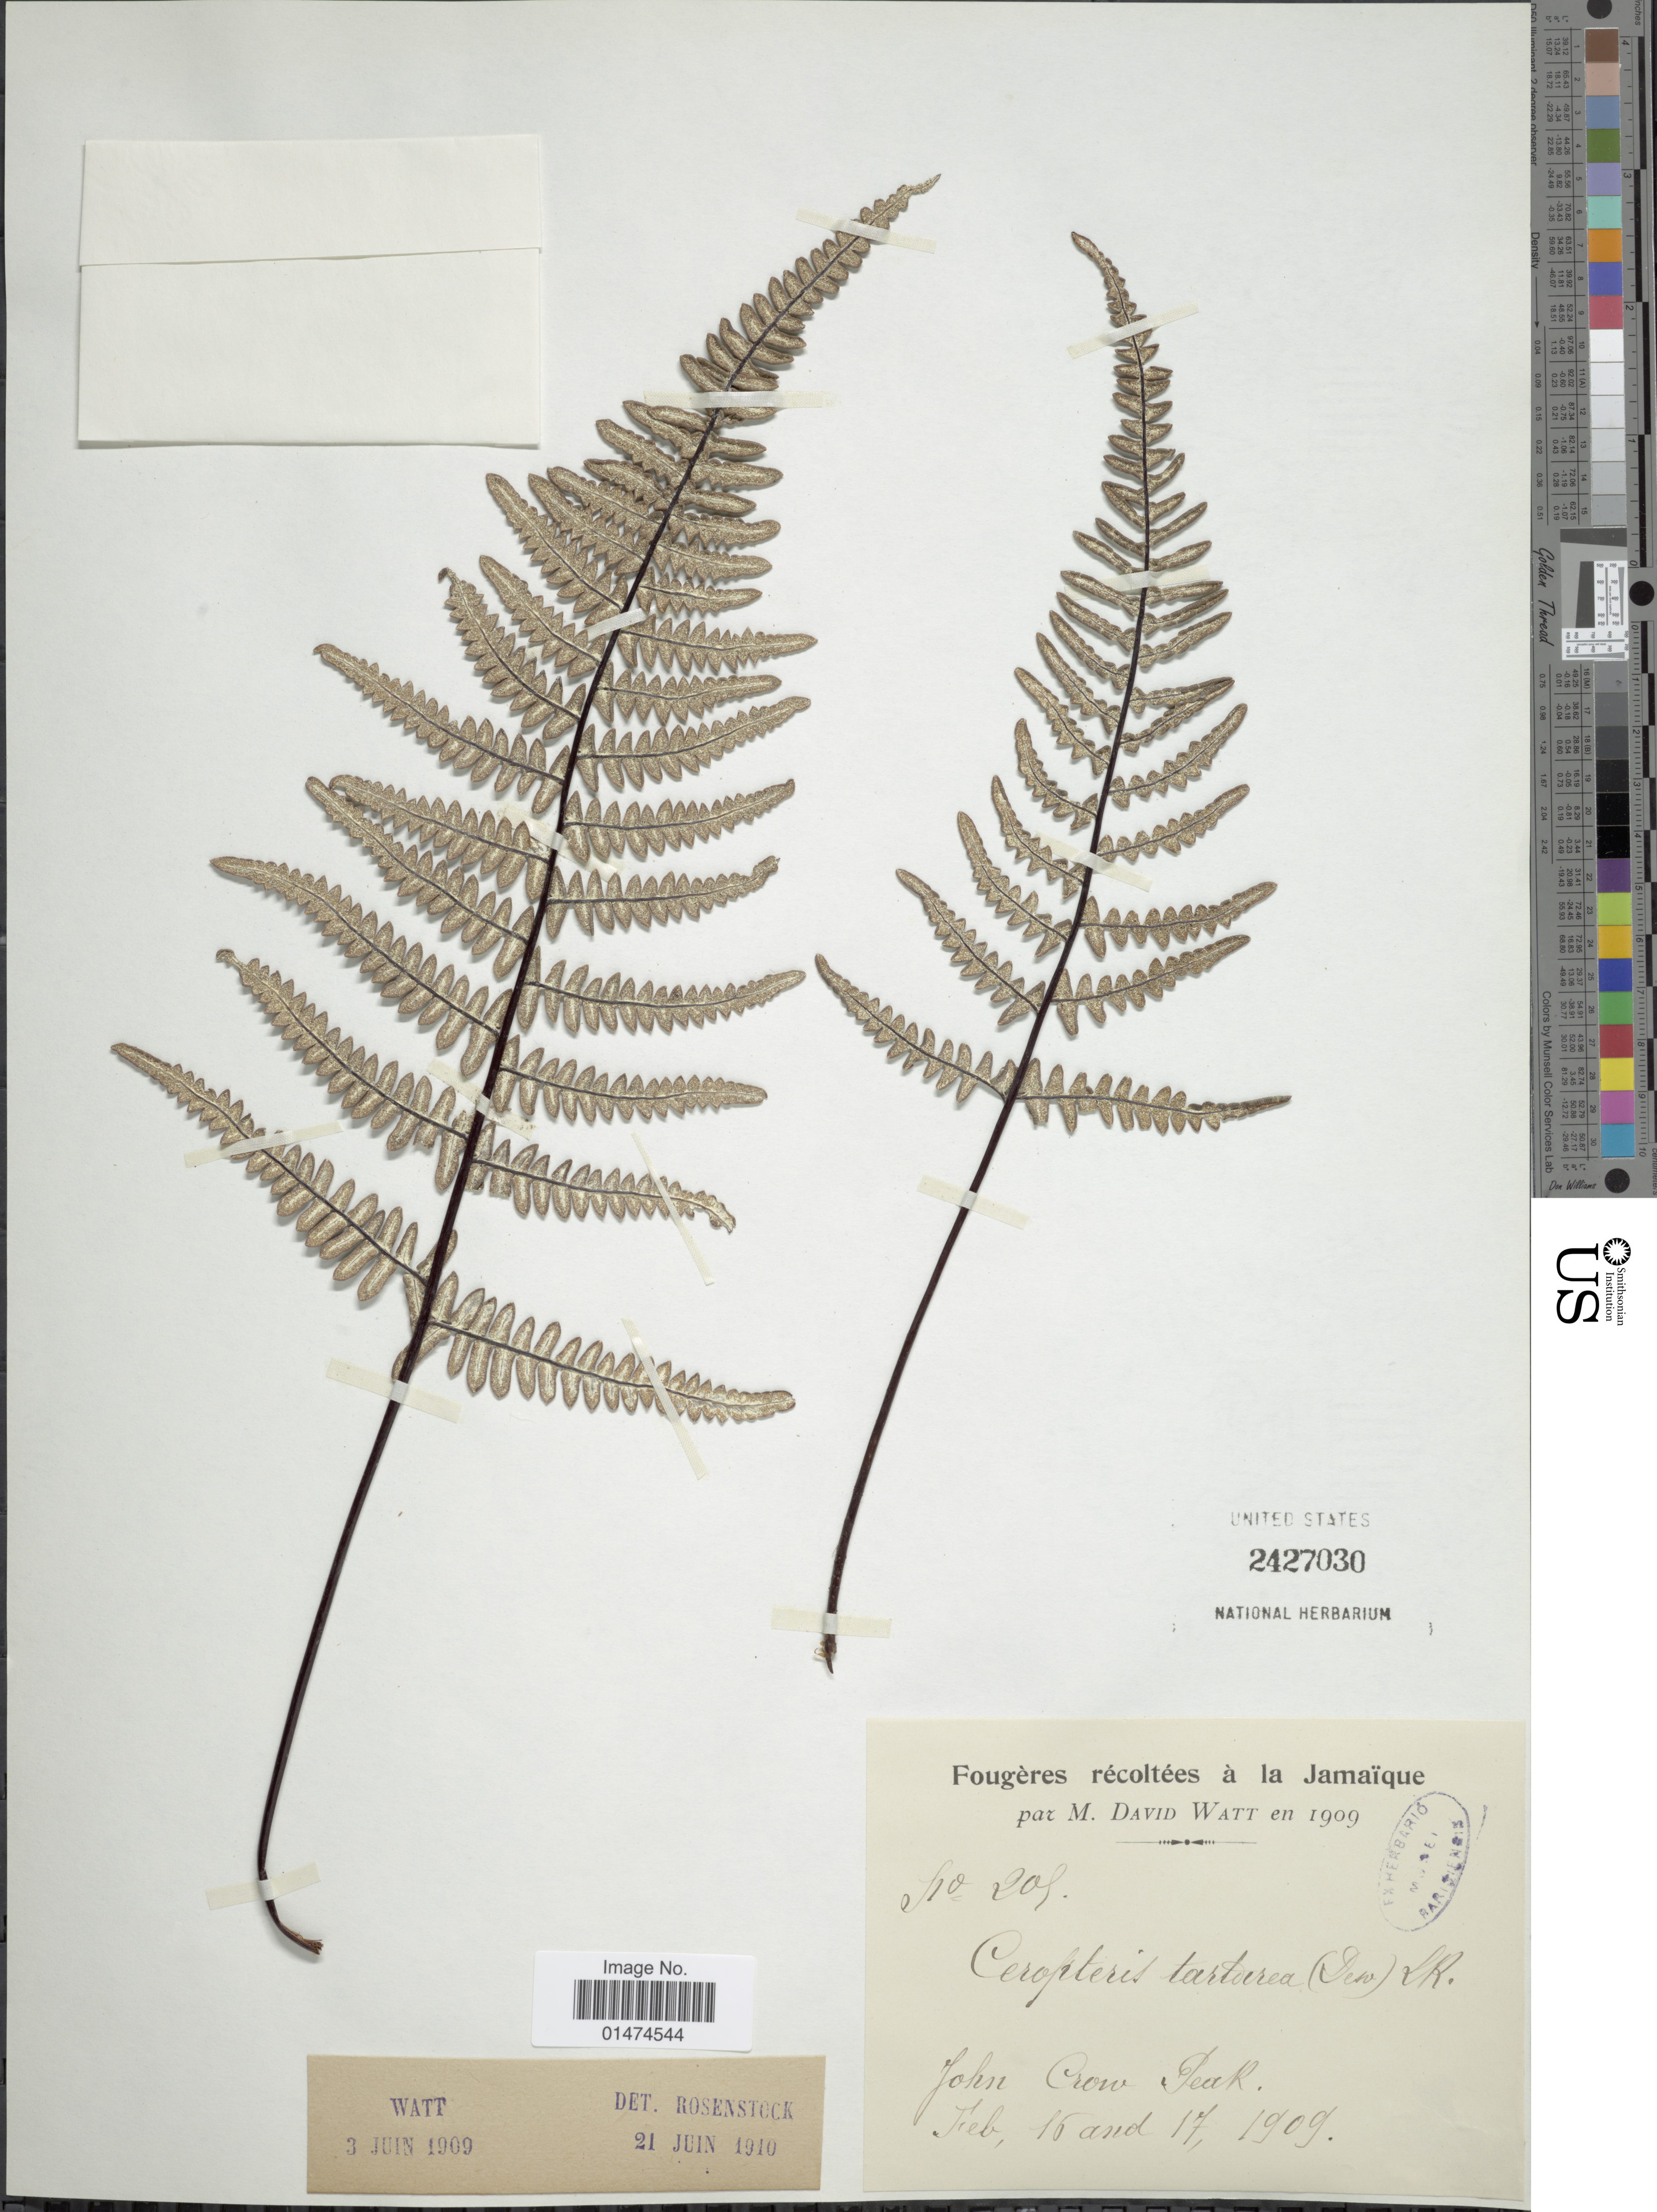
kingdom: Plantae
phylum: Tracheophyta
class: Polypodiopsida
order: Polypodiales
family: Pteridaceae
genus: Pityrogramma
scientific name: Pityrogramma ebenea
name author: (L.) Proctor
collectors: J. Crow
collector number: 209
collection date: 1909-02-16/1909-02-17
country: Jamaica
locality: Jamaica.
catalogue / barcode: US 2427030